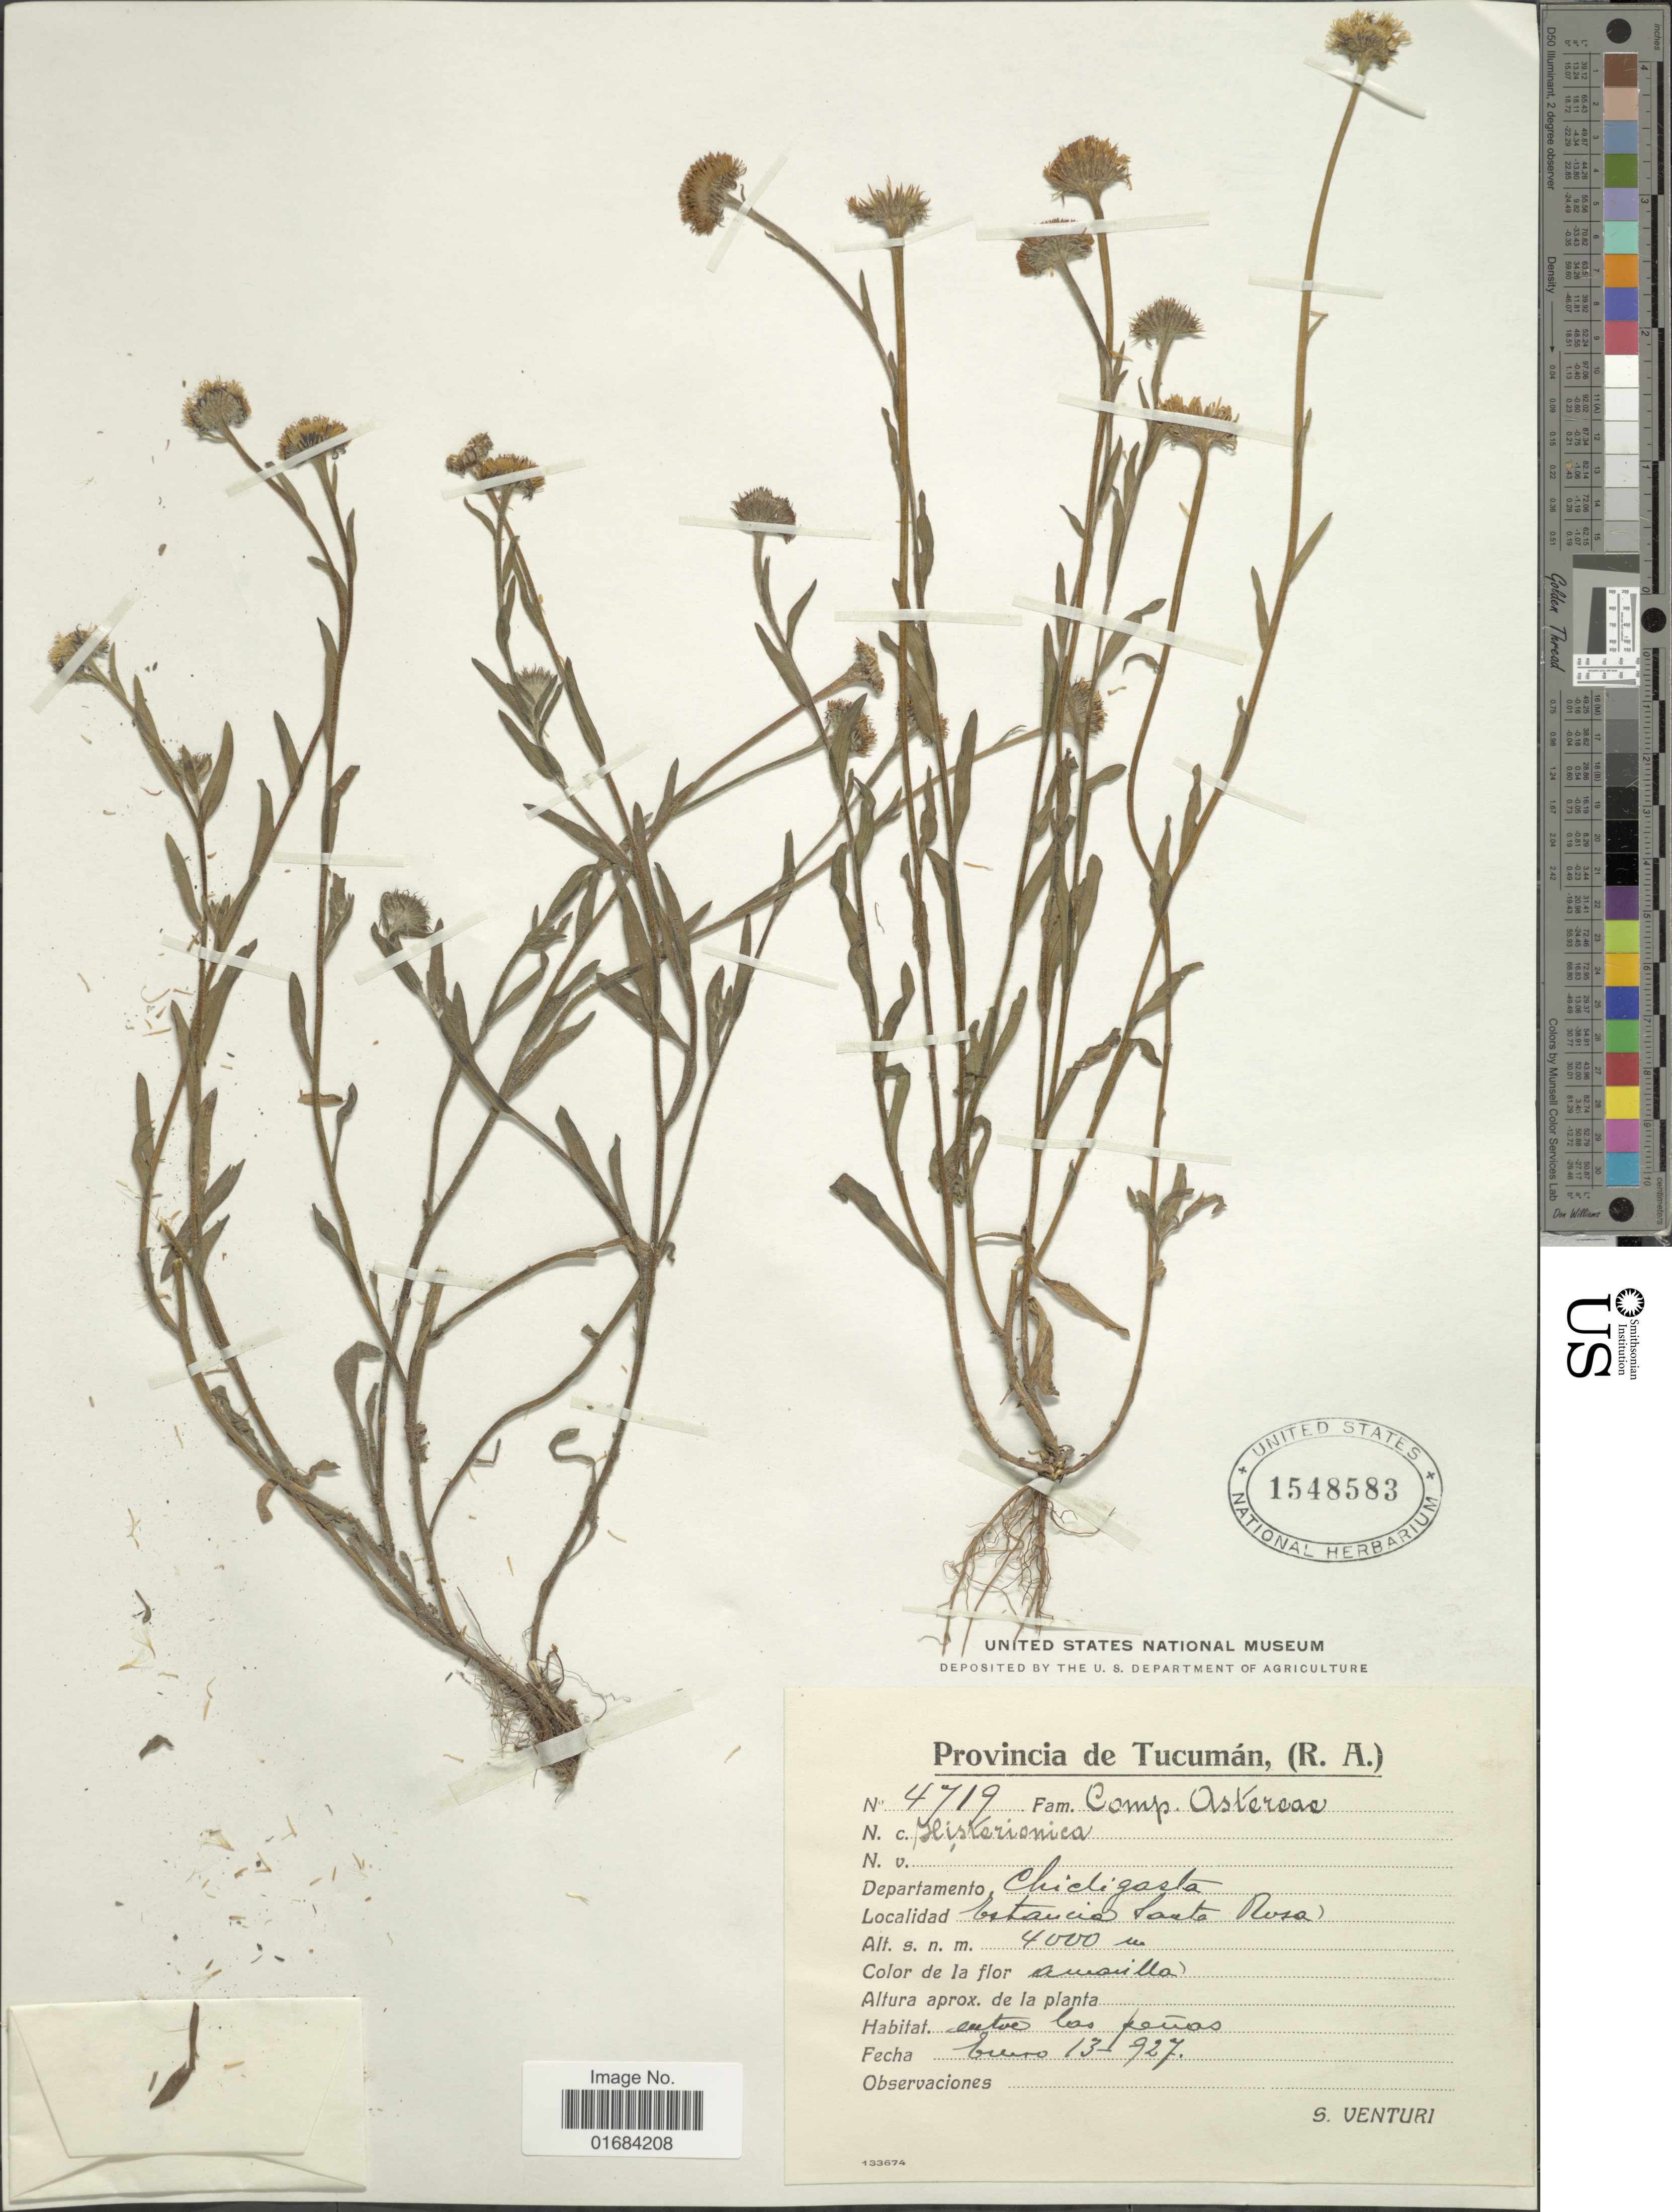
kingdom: Plantae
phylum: Tracheophyta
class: Magnoliopsida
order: Asterales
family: Asteraceae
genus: Hysterionica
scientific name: Hysterionica sp.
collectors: S. Venturi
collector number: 4719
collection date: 1927-01-13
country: Argentina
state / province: Tucuman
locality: (R.A.), Departamento Chiclogasta, Estancia Santa Rosa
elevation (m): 4000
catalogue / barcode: US 1548583